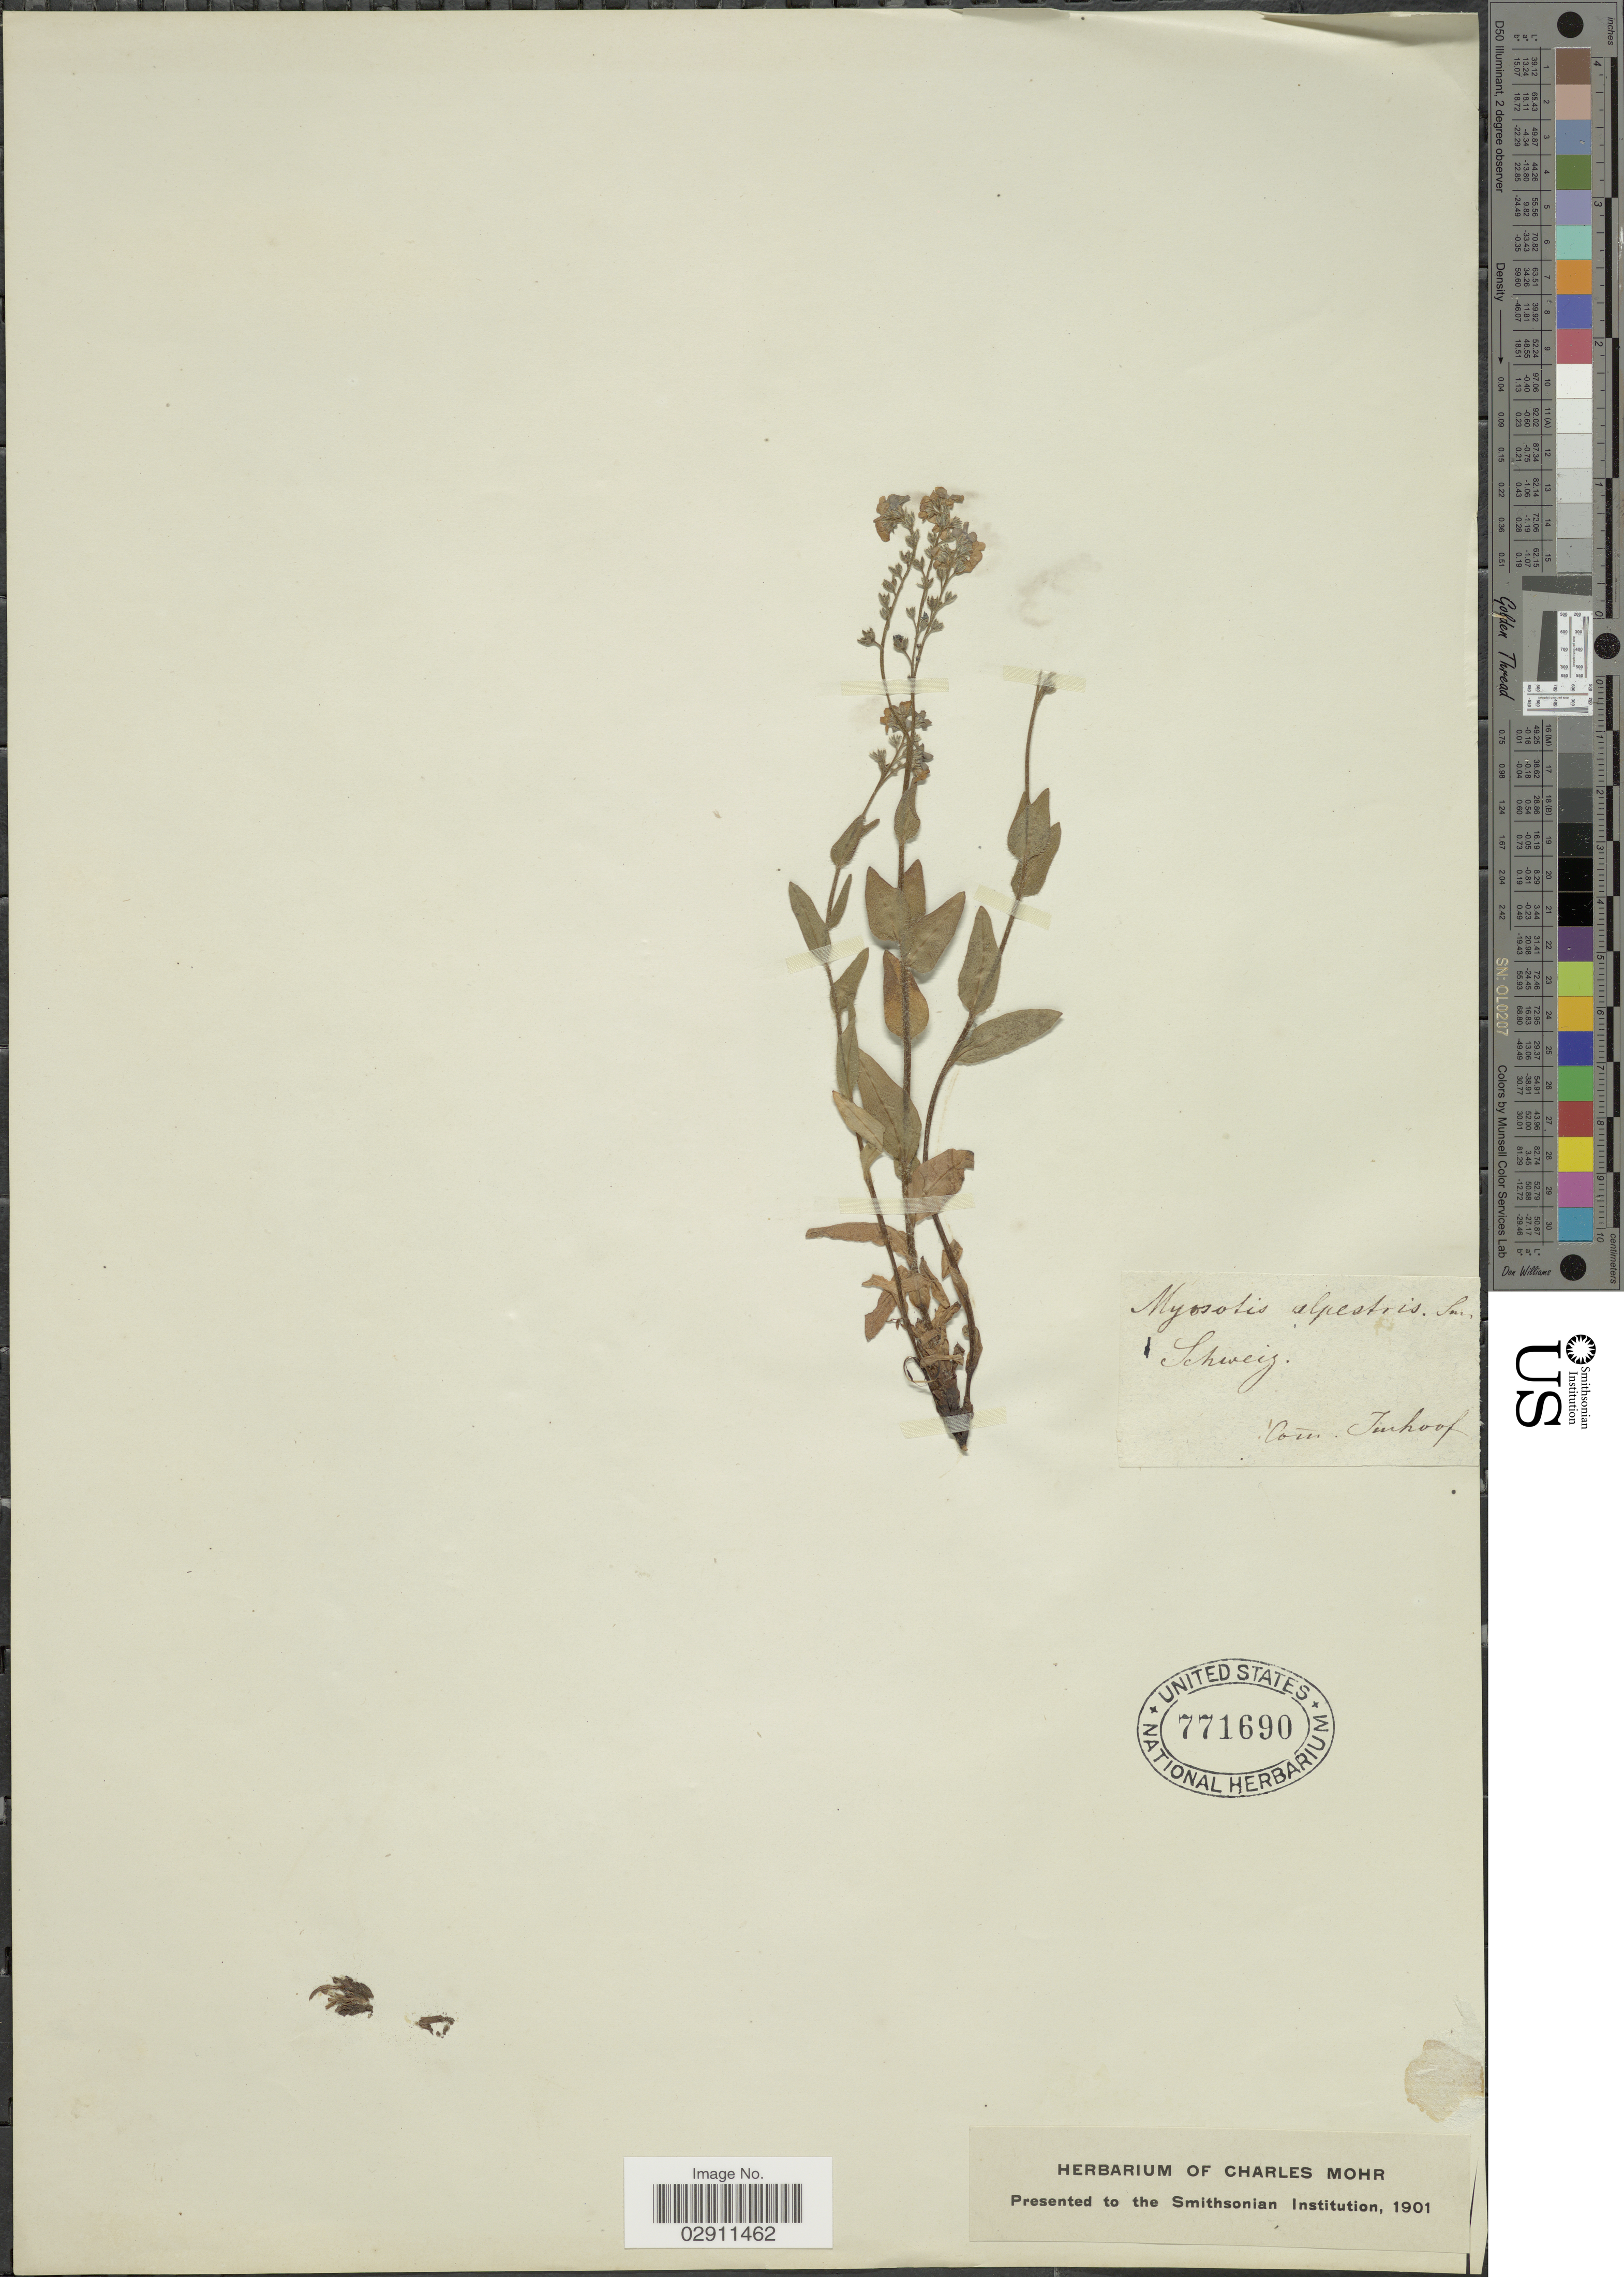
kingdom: Plantae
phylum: Tracheophyta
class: Magnoliopsida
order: Boraginales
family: Boraginaceae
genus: Myosotis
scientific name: Myosotis alpestris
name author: F.W. Schmidt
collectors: ex herb. Charles Mohr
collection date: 1901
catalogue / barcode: US 771690